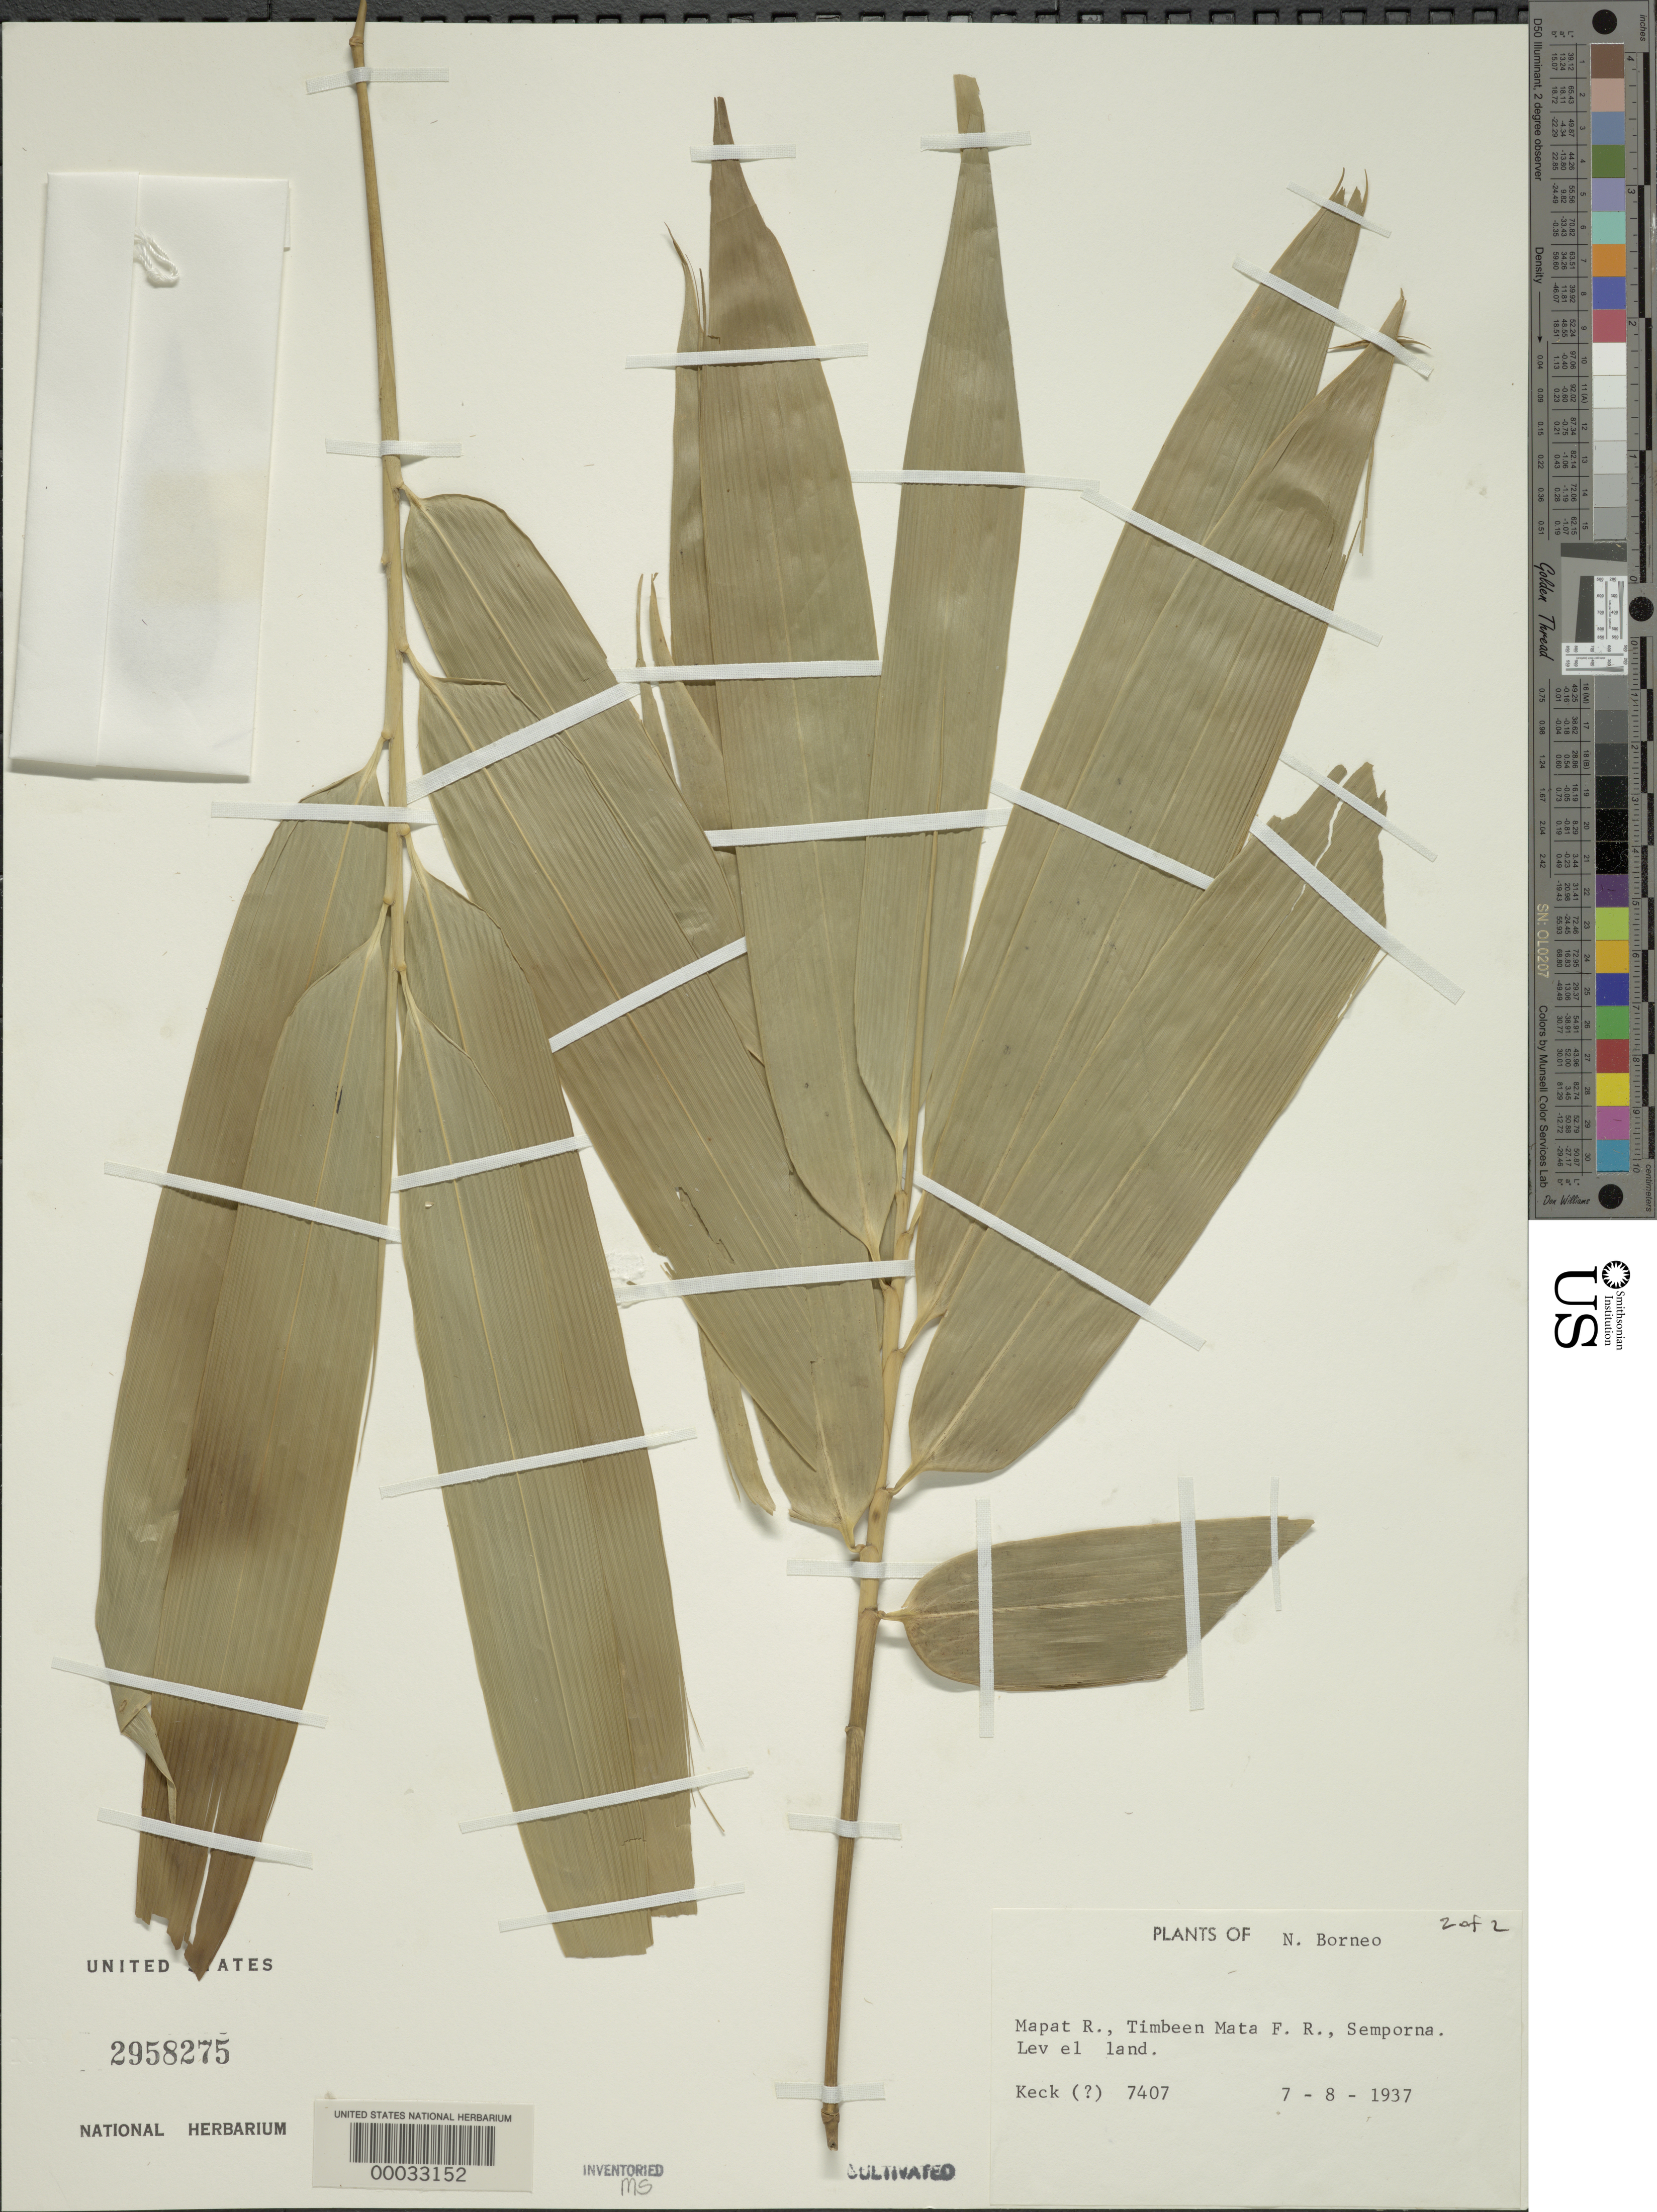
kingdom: Plantae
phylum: Tracheophyta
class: Liliopsida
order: Poales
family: Poaceae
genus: Bambusa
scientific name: Bambusa vulgaris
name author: Schrad. ex J.C. Wendl.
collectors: -- Keck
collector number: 7407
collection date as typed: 08 Jul 1937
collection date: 1937-07-08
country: Malaysia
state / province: Sabah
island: Borneo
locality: Mapat, timbeen mata [= timbun mata?], semporna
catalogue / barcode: US 2958275